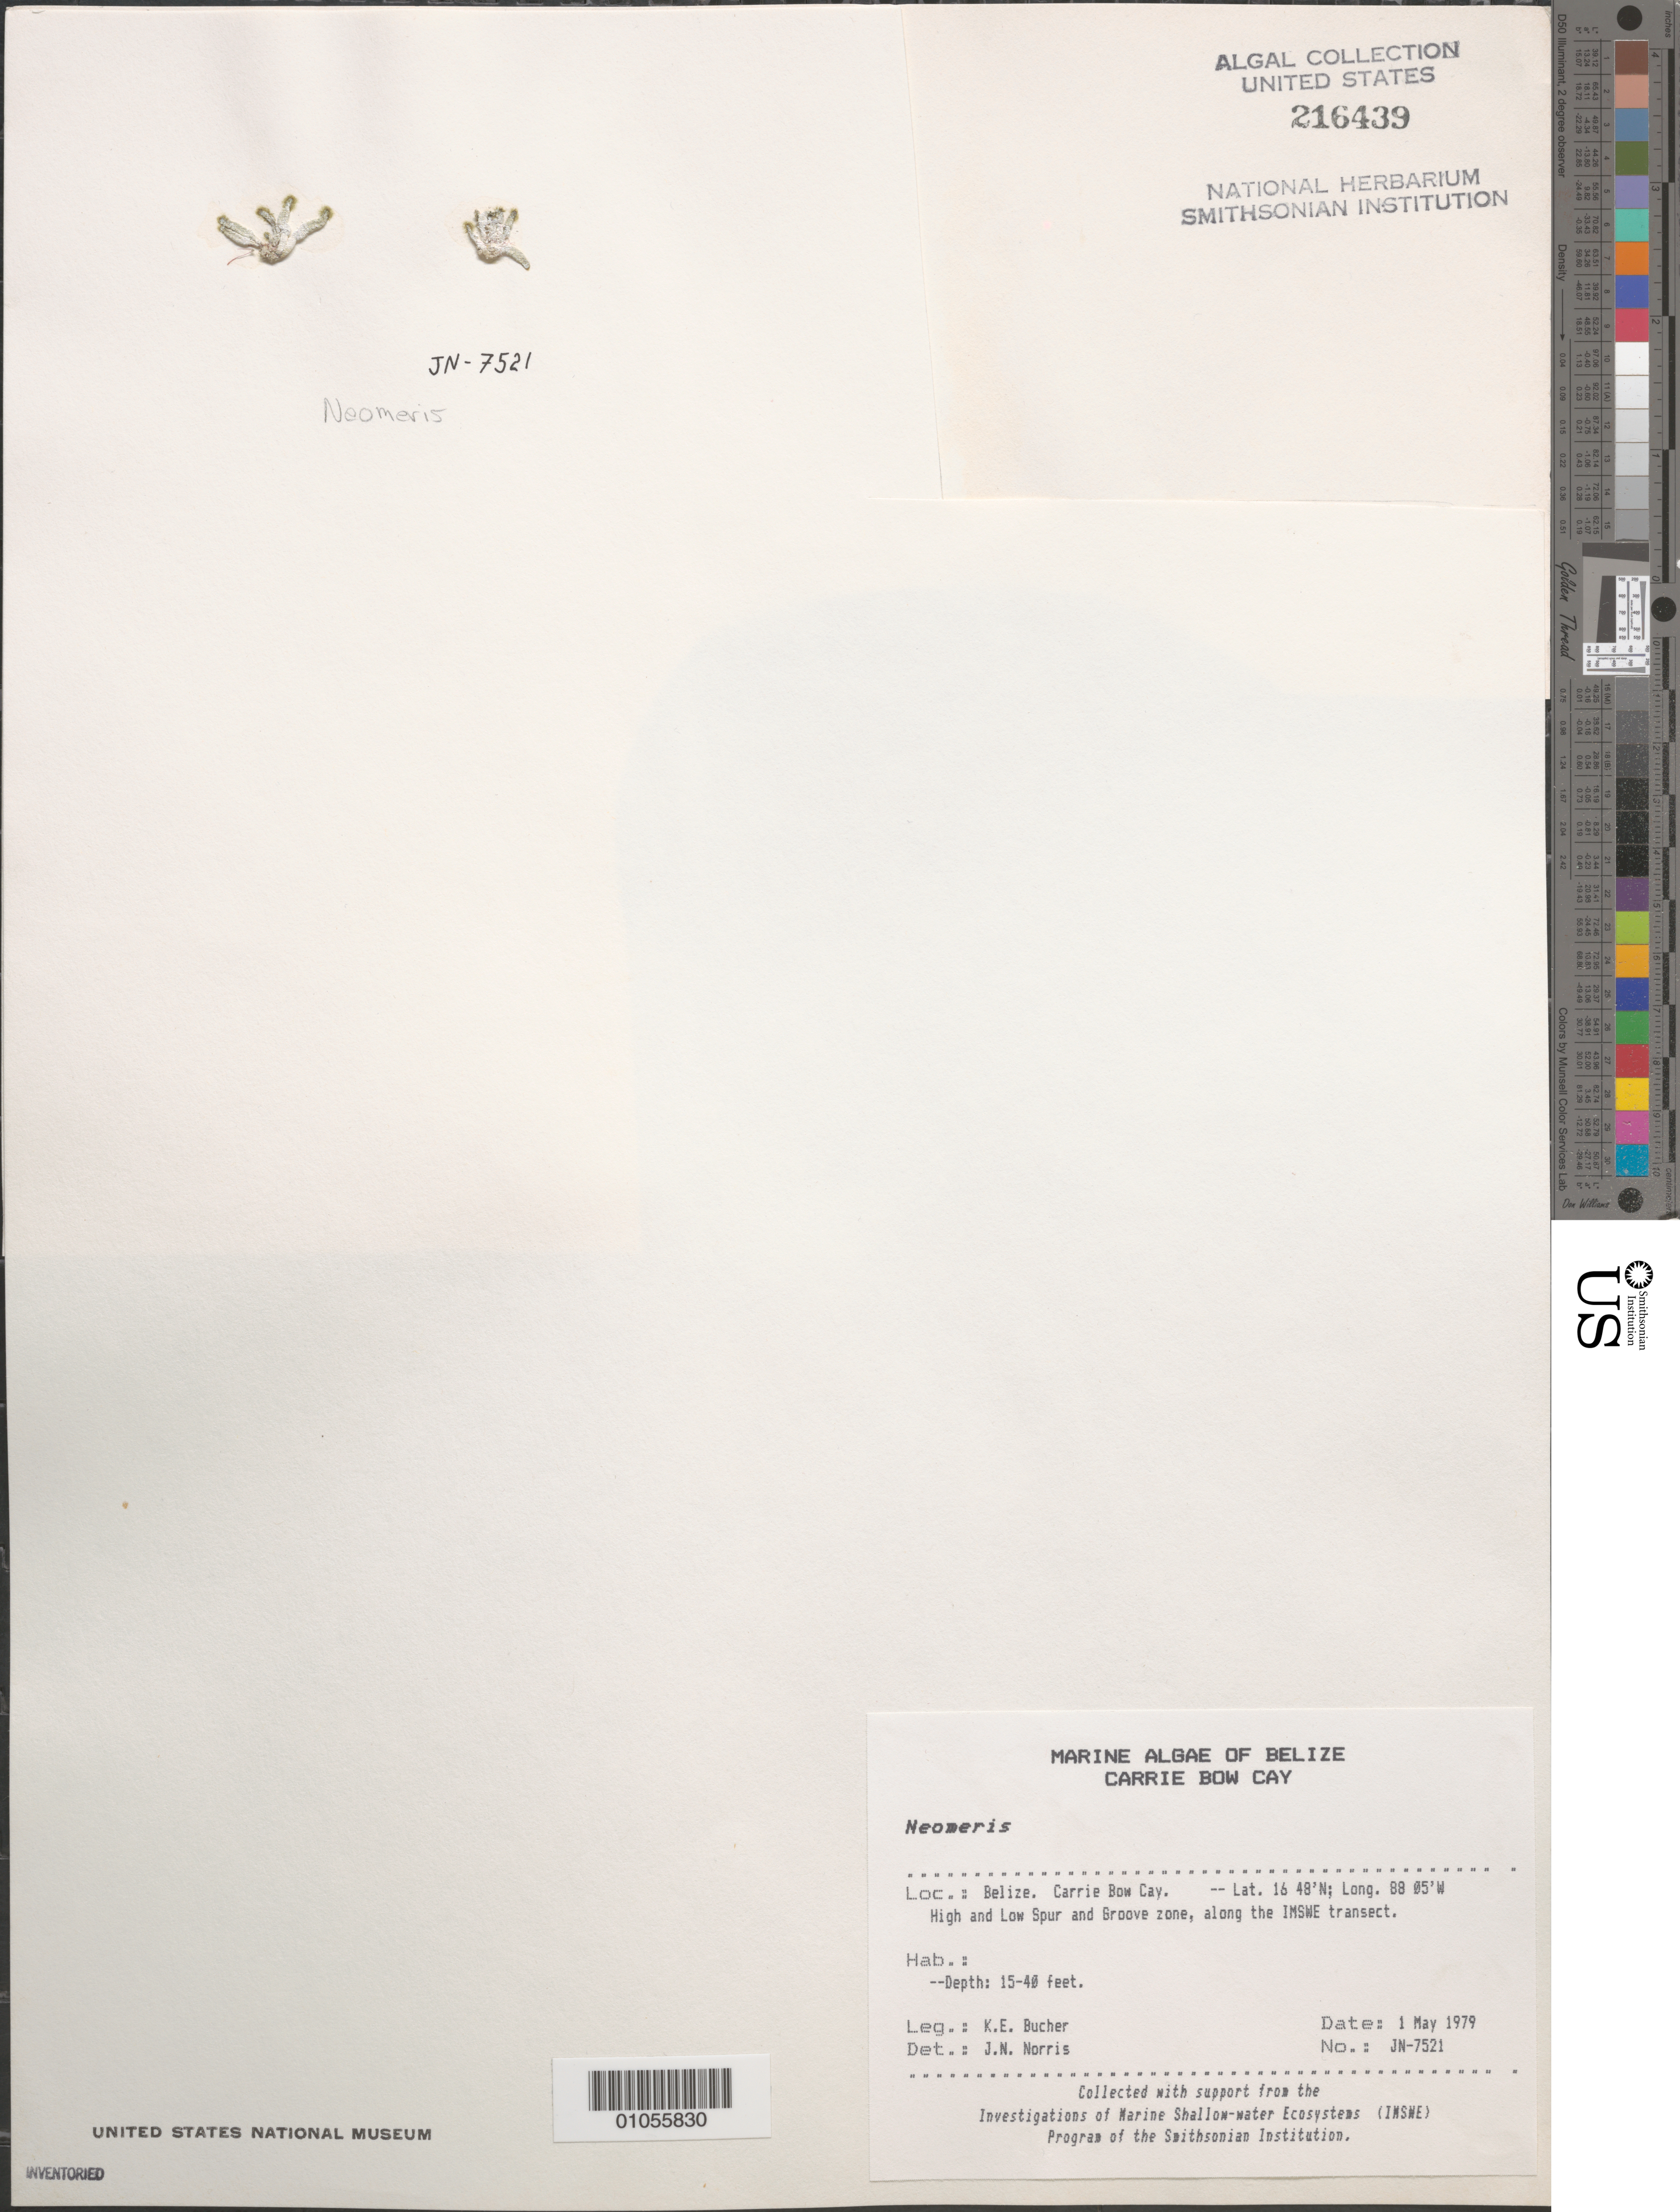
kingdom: Plantae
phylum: Chlorophyta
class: Ulvophyceae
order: Dasycladales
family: Dasycladaceae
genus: Neomeris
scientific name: Neomeris sp.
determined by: Norris, James N.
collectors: K. E. Bucher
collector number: JN-7521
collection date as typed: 01 May 1979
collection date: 1979-05-01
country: Belize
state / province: Stann Creek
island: Carrie Bow Cay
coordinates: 16 48'N, 88 05'W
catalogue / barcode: US 216439